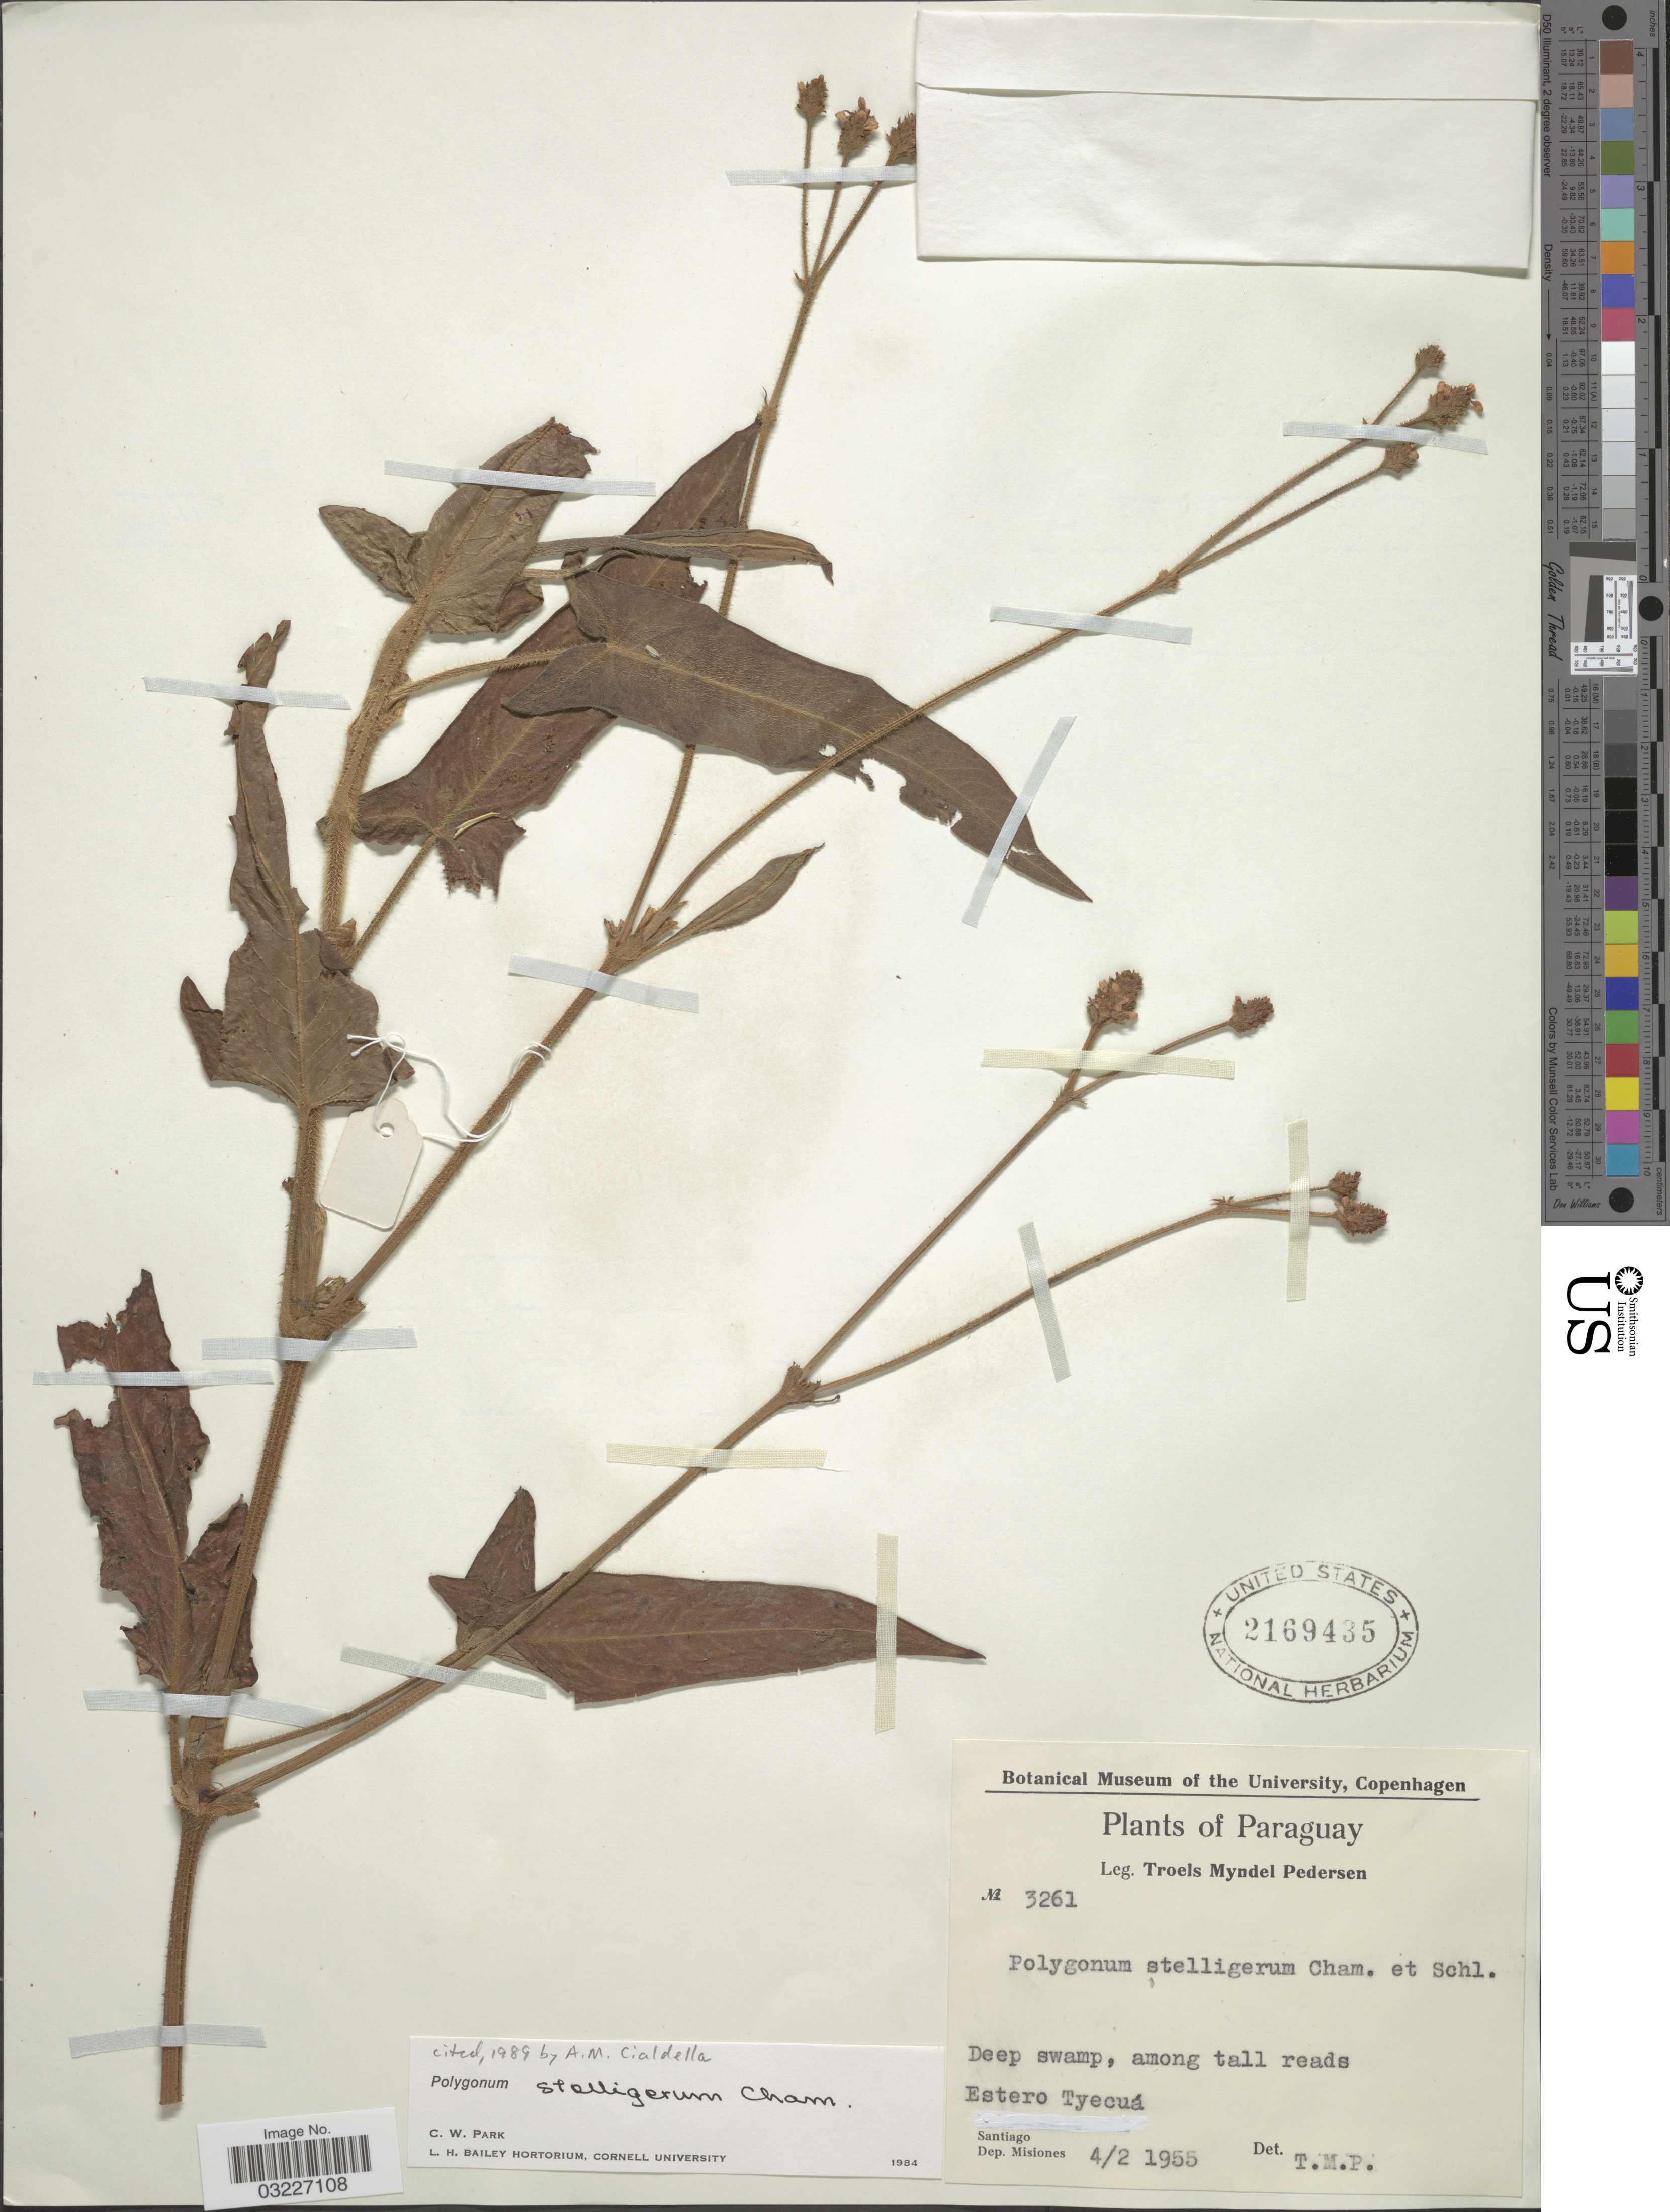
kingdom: Plantae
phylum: Tracheophyta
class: Magnoliopsida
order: Caryophyllales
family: Polygonaceae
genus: Polygonum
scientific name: Polygonum stelligerum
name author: Cham.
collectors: T. Pederson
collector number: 3261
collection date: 1955-02-04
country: Paraguay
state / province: Misiones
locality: Estero Tyecuá. Santiago. Dep. Misiones.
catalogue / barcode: US 2169435